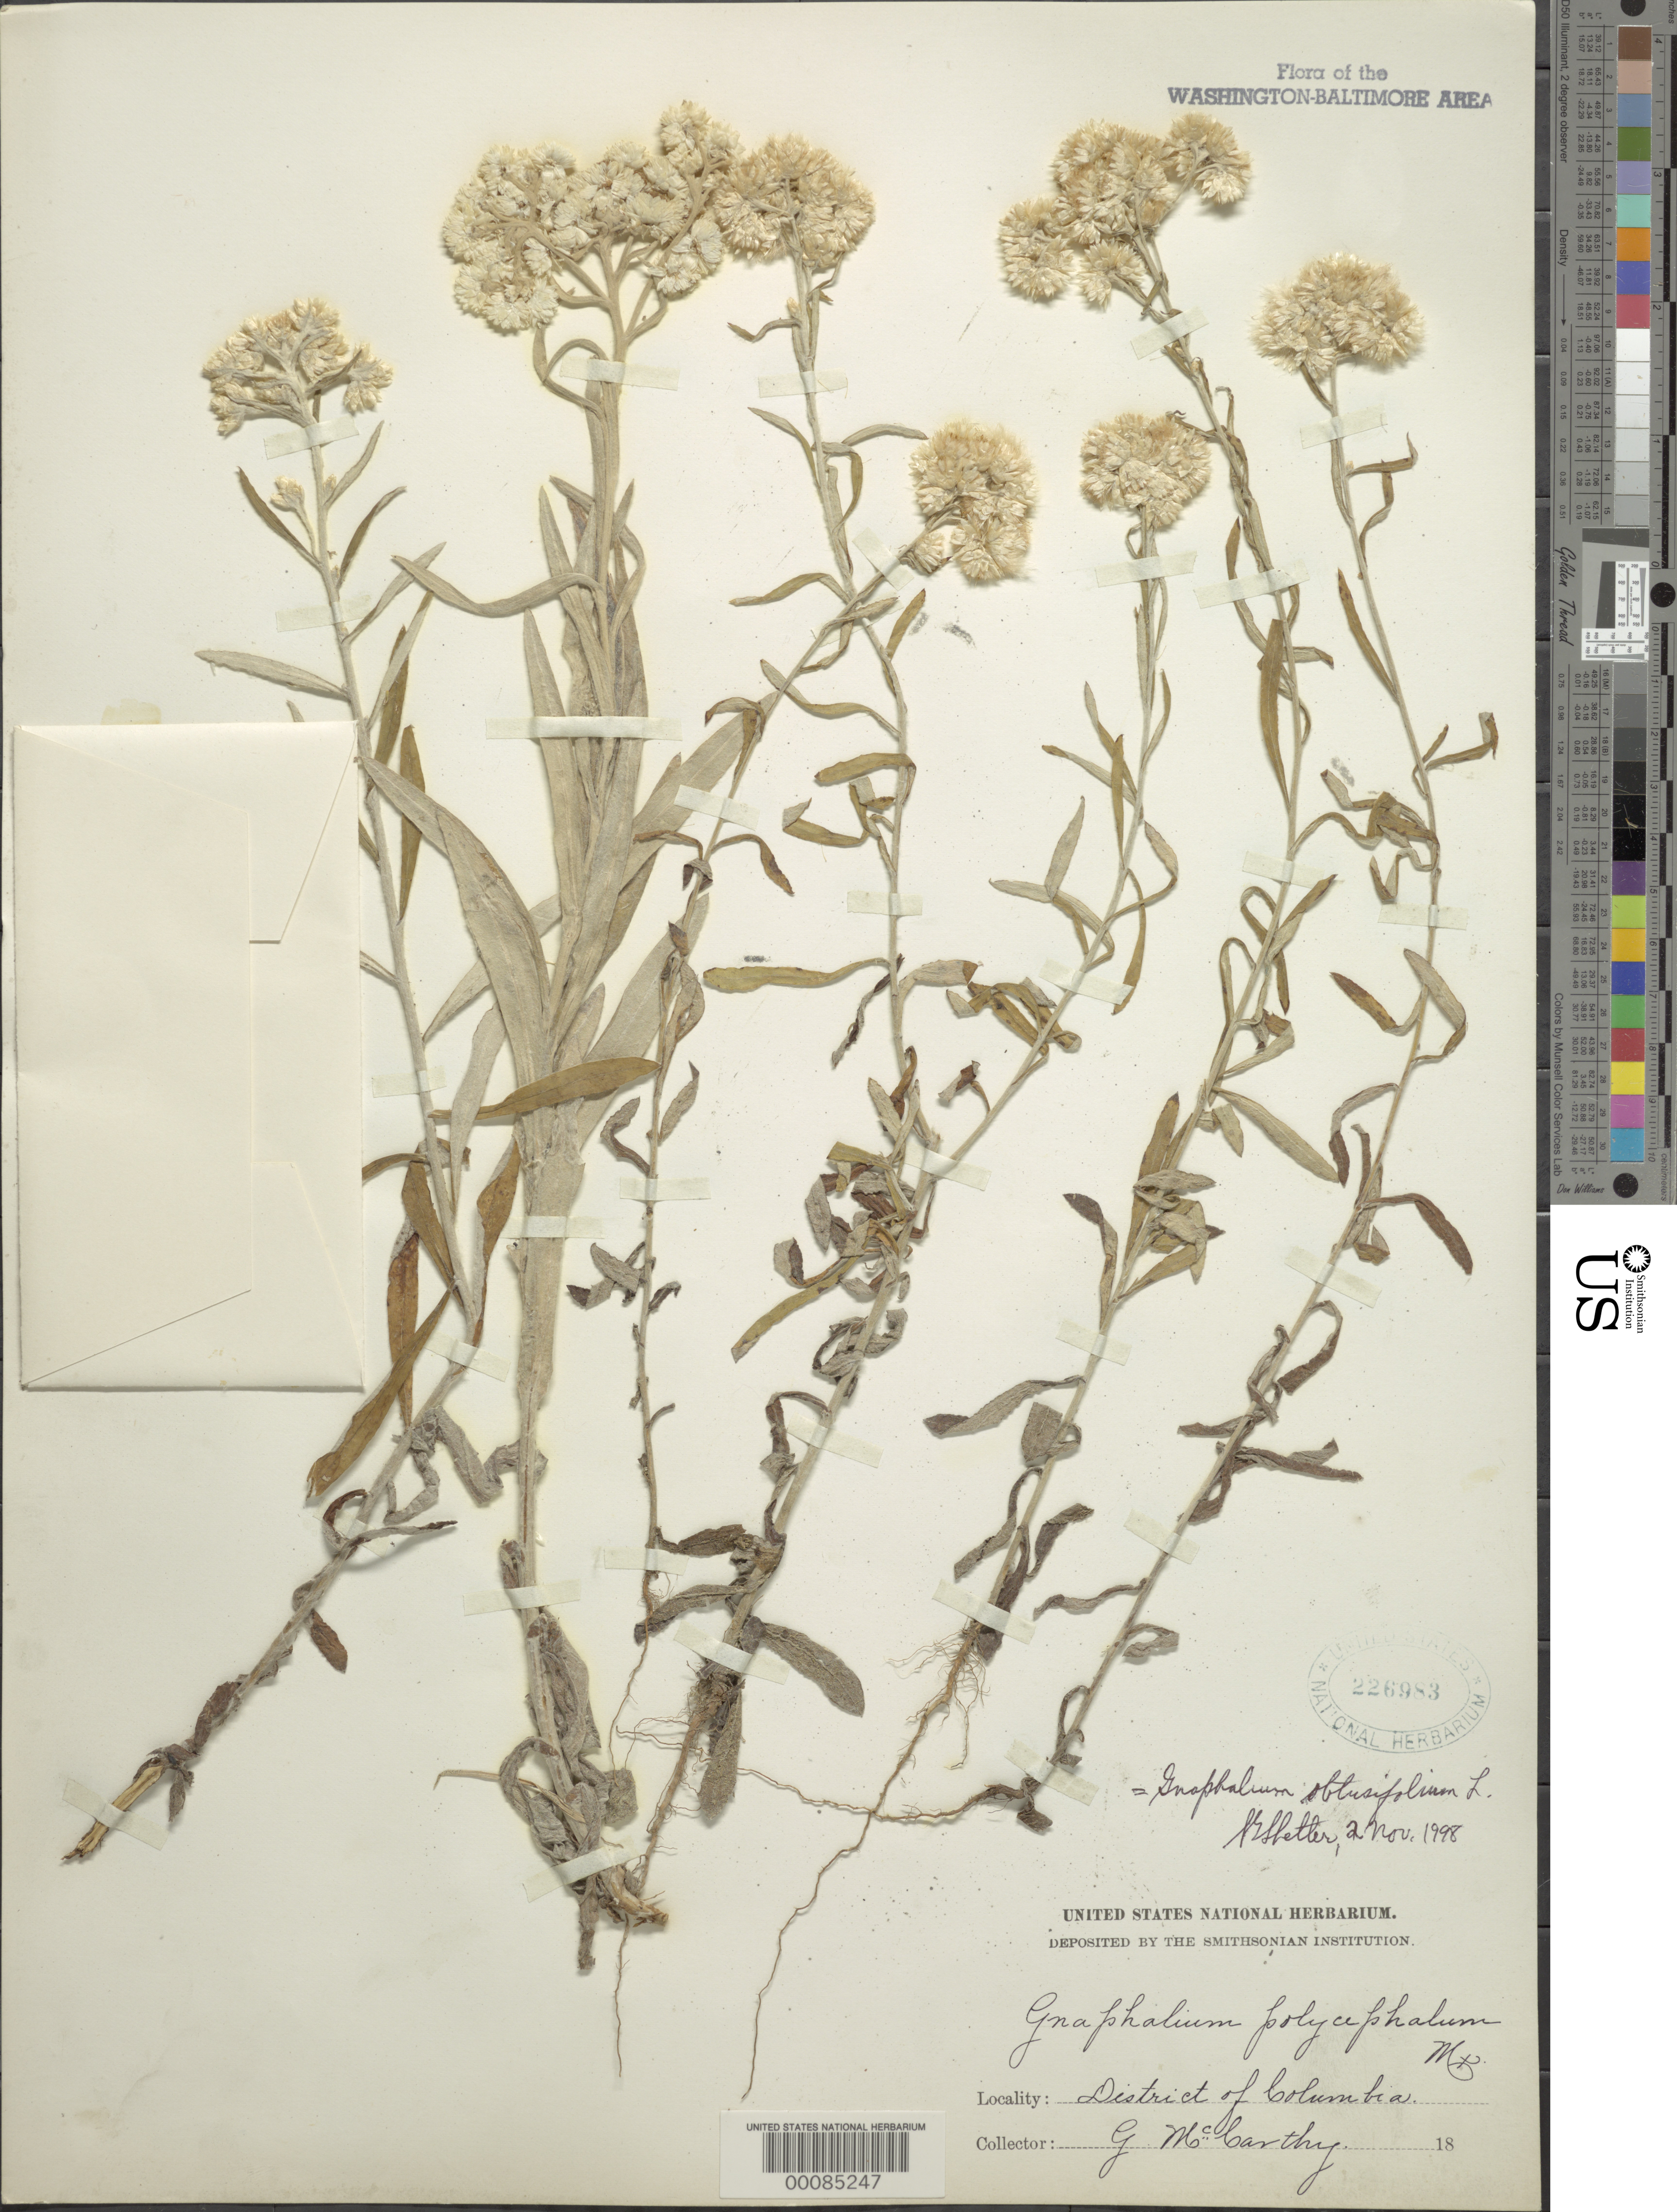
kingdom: Plantae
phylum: Tracheophyta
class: Magnoliopsida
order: Asterales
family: Asteraceae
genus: Pseudognaphalium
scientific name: Pseudognaphalium obtusifolium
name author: (L.) Hilliard & B.L. Burtt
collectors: G. McCarthy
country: United States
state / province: District of Columbia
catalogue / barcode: US 226983